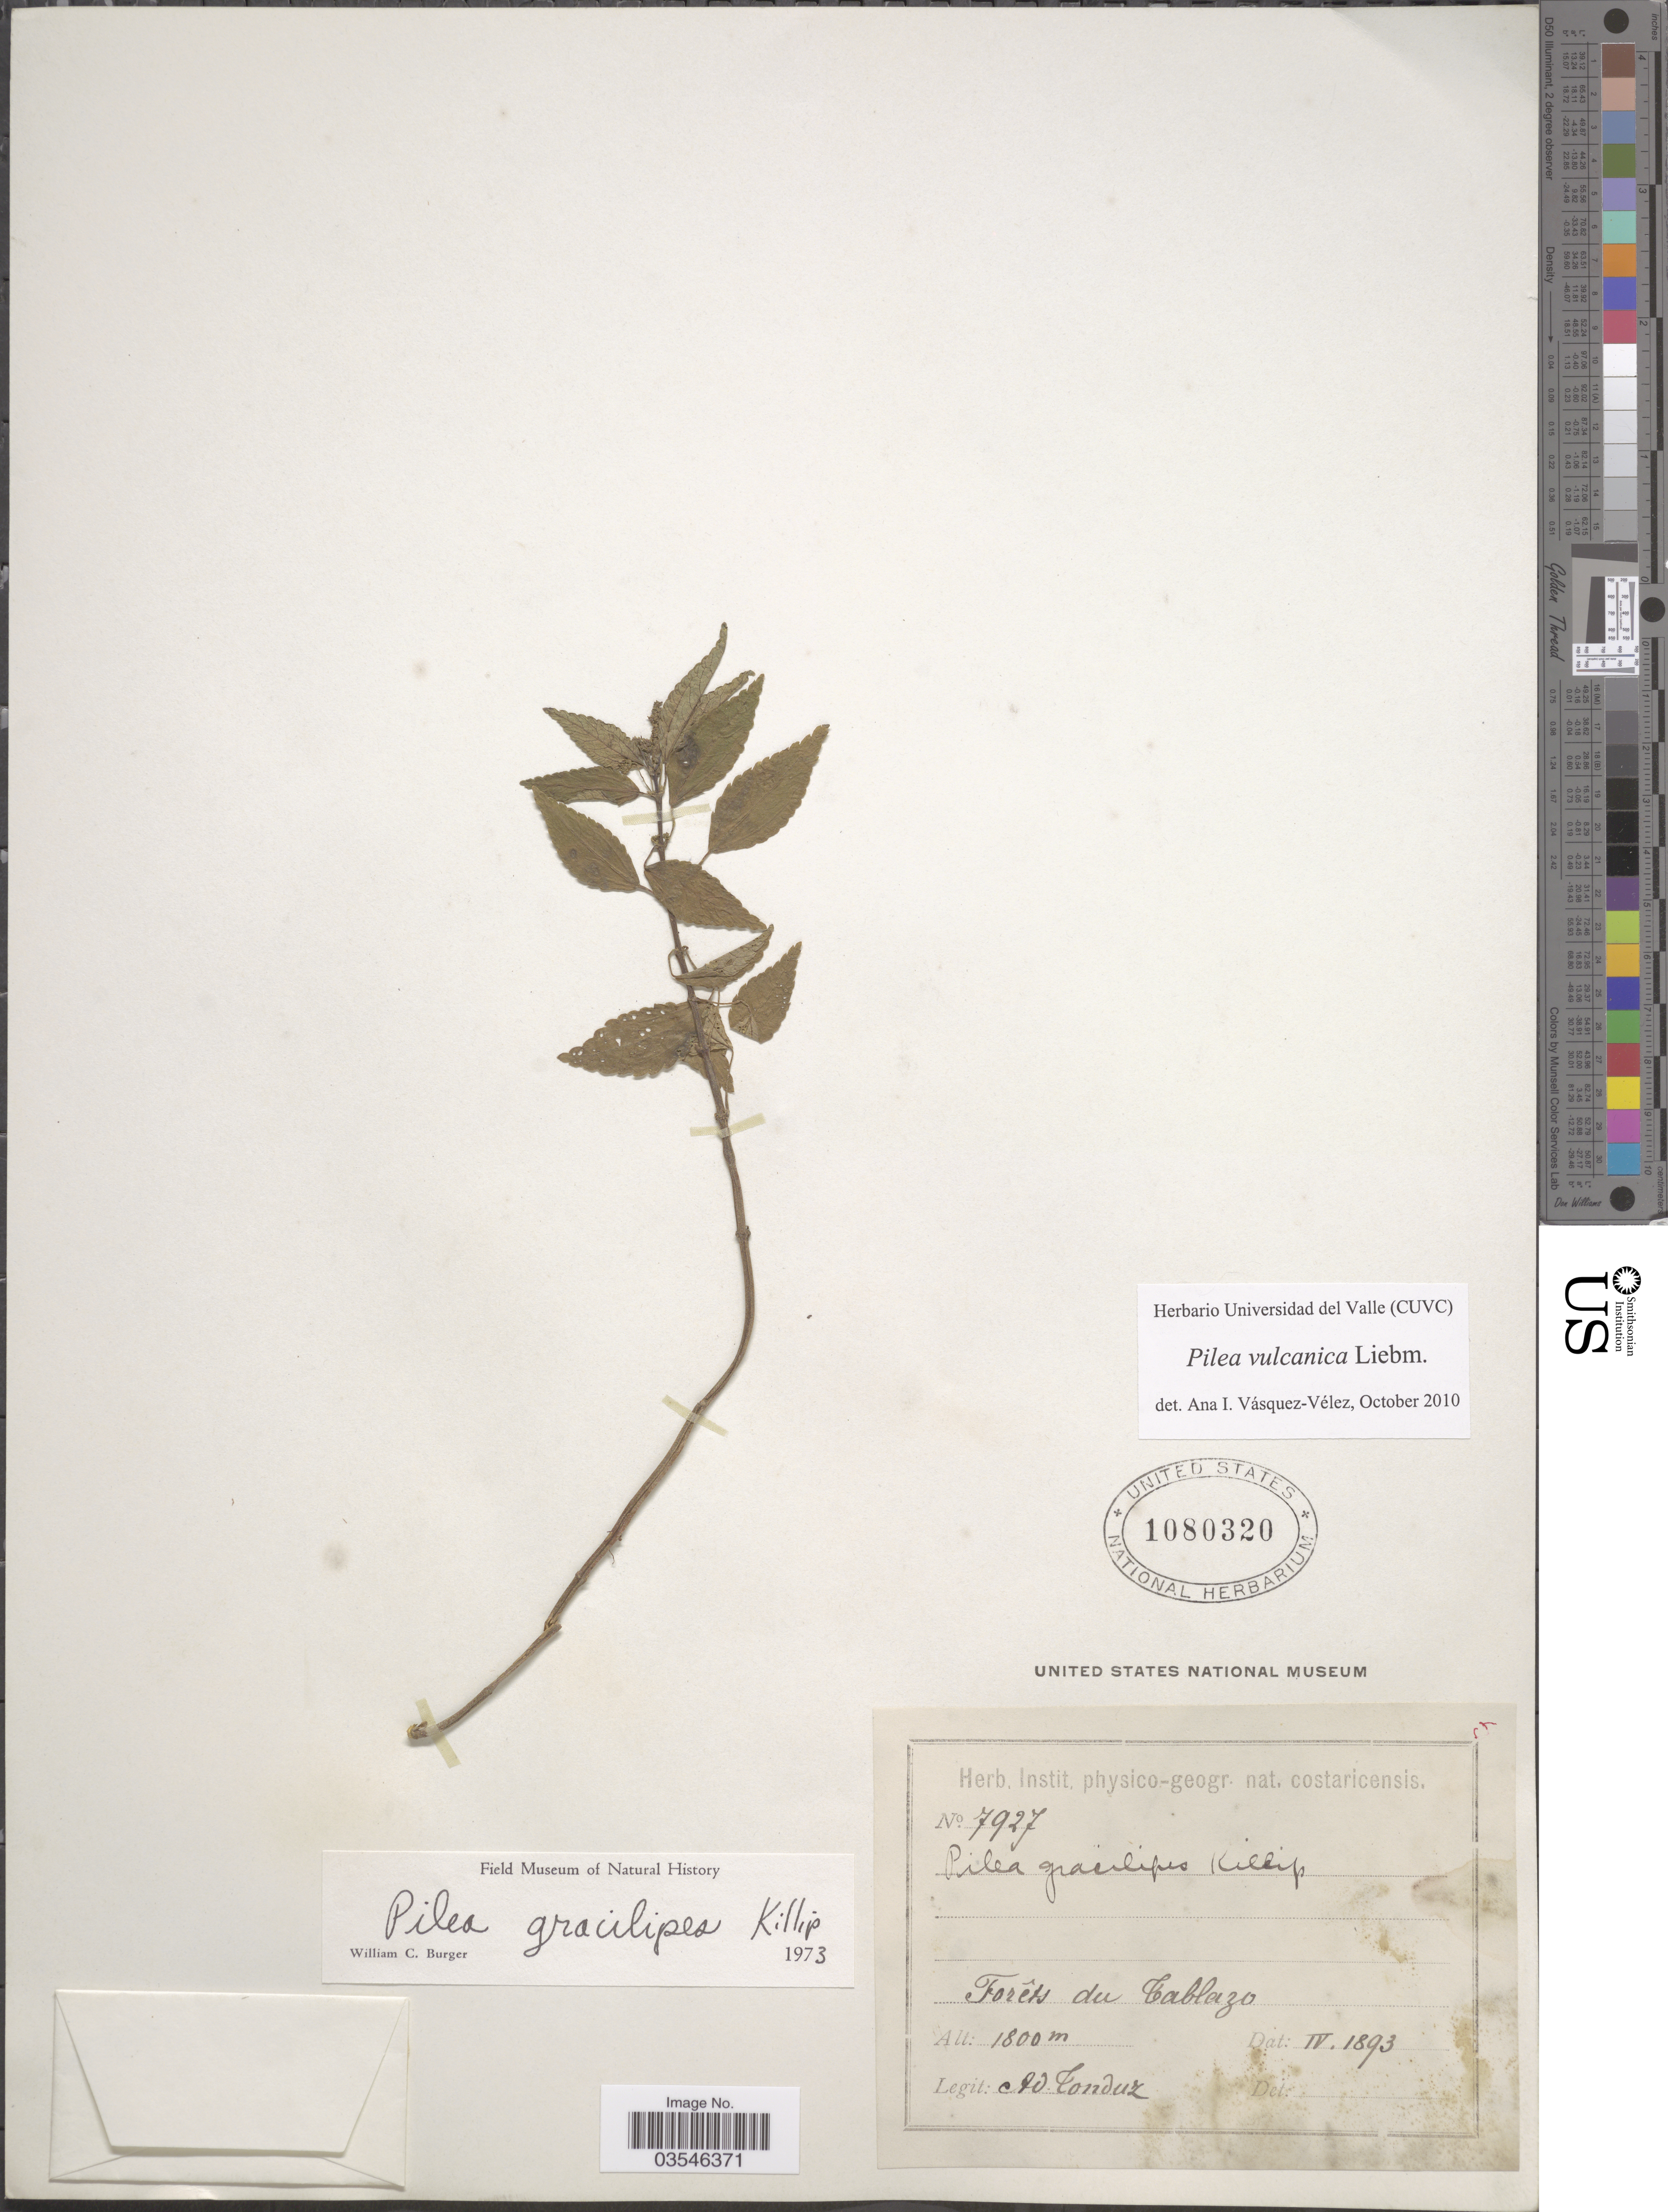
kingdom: Plantae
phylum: Tracheophyta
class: Magnoliopsida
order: Rosales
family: Urticaceae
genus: Pilea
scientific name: Pilea vulcanica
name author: Liebm.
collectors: A. Tonduz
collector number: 7927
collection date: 1893-04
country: Costa Rica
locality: Forêts du Tablazo.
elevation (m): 1800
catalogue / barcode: US 1080320